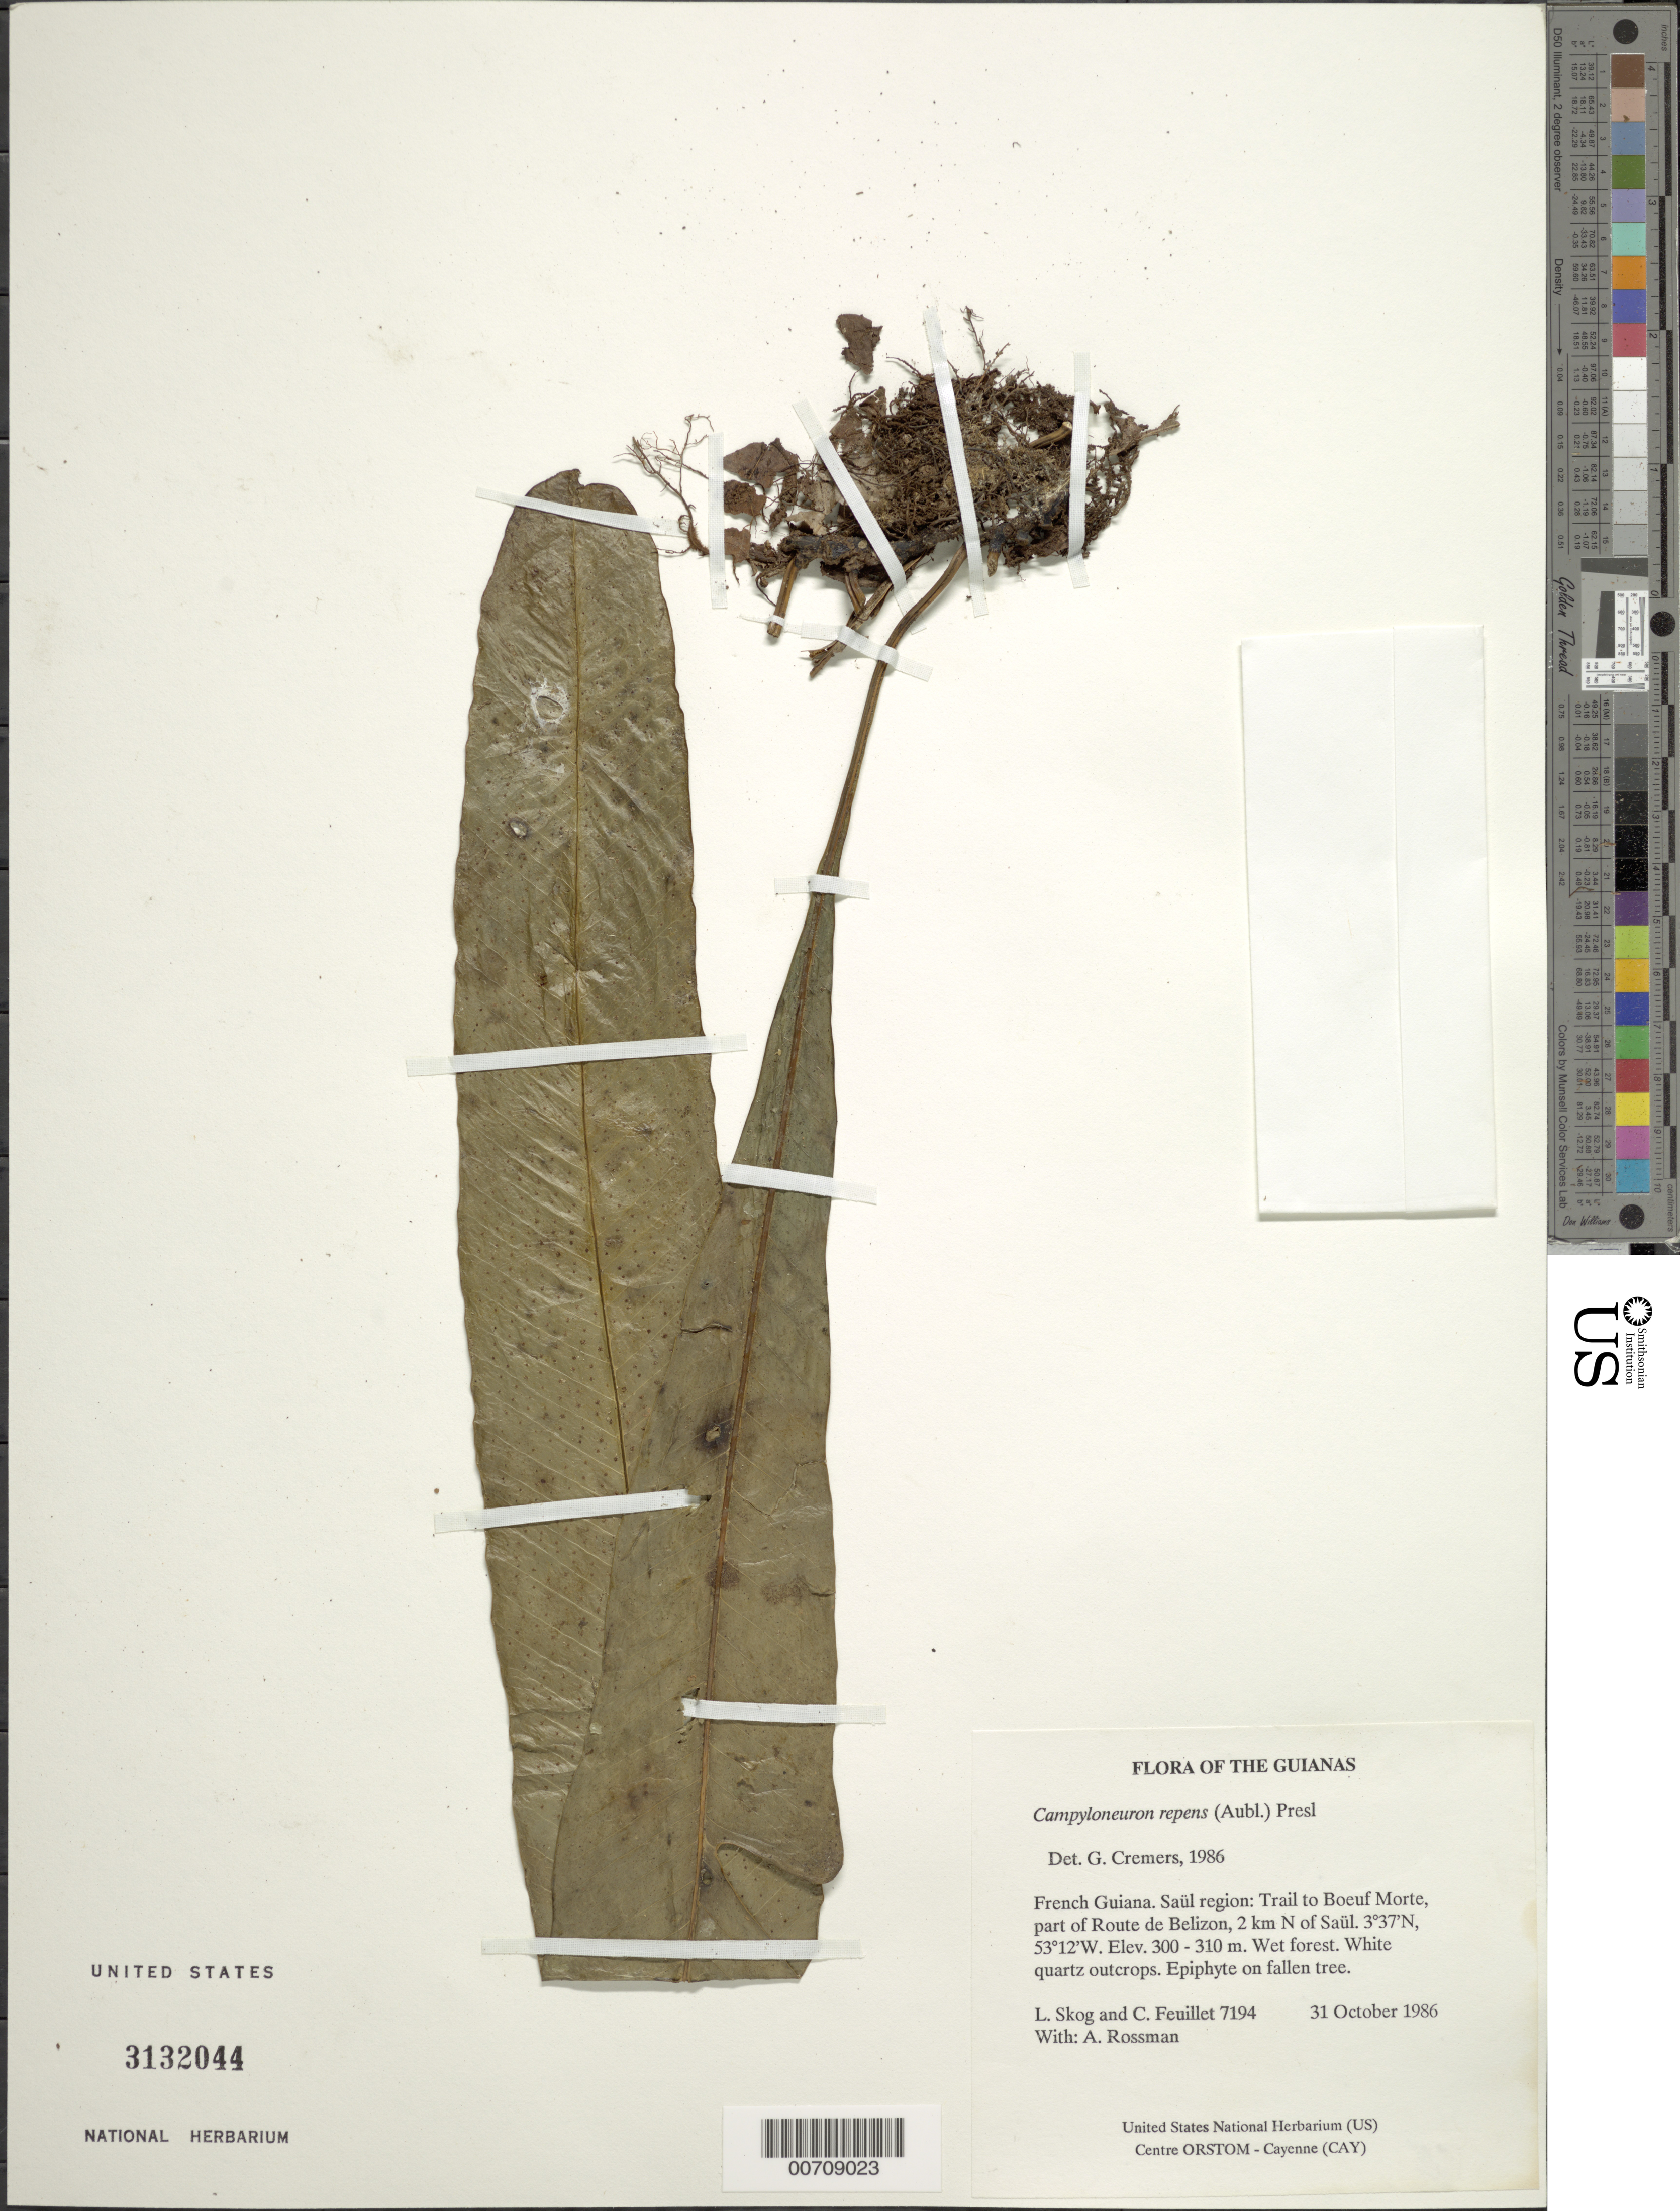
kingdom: Plantae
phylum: Tracheophyta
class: Polypodiopsida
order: Polypodiales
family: Polypodiaceae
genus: Campyloneurum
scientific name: Campyloneurum repens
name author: (Aubl.) C. Presl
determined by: Cremers, Georges A.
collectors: L. E. Skog, C. Feuillet & A. Rossman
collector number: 7194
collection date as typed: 31 October 1986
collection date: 1986-10-31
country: French Guiana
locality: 2 km N of Saül. Trail to Boeuf Morte, part of Route de Belizon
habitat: Wet forest. White quartz outcrops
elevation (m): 300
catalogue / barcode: US 3132044